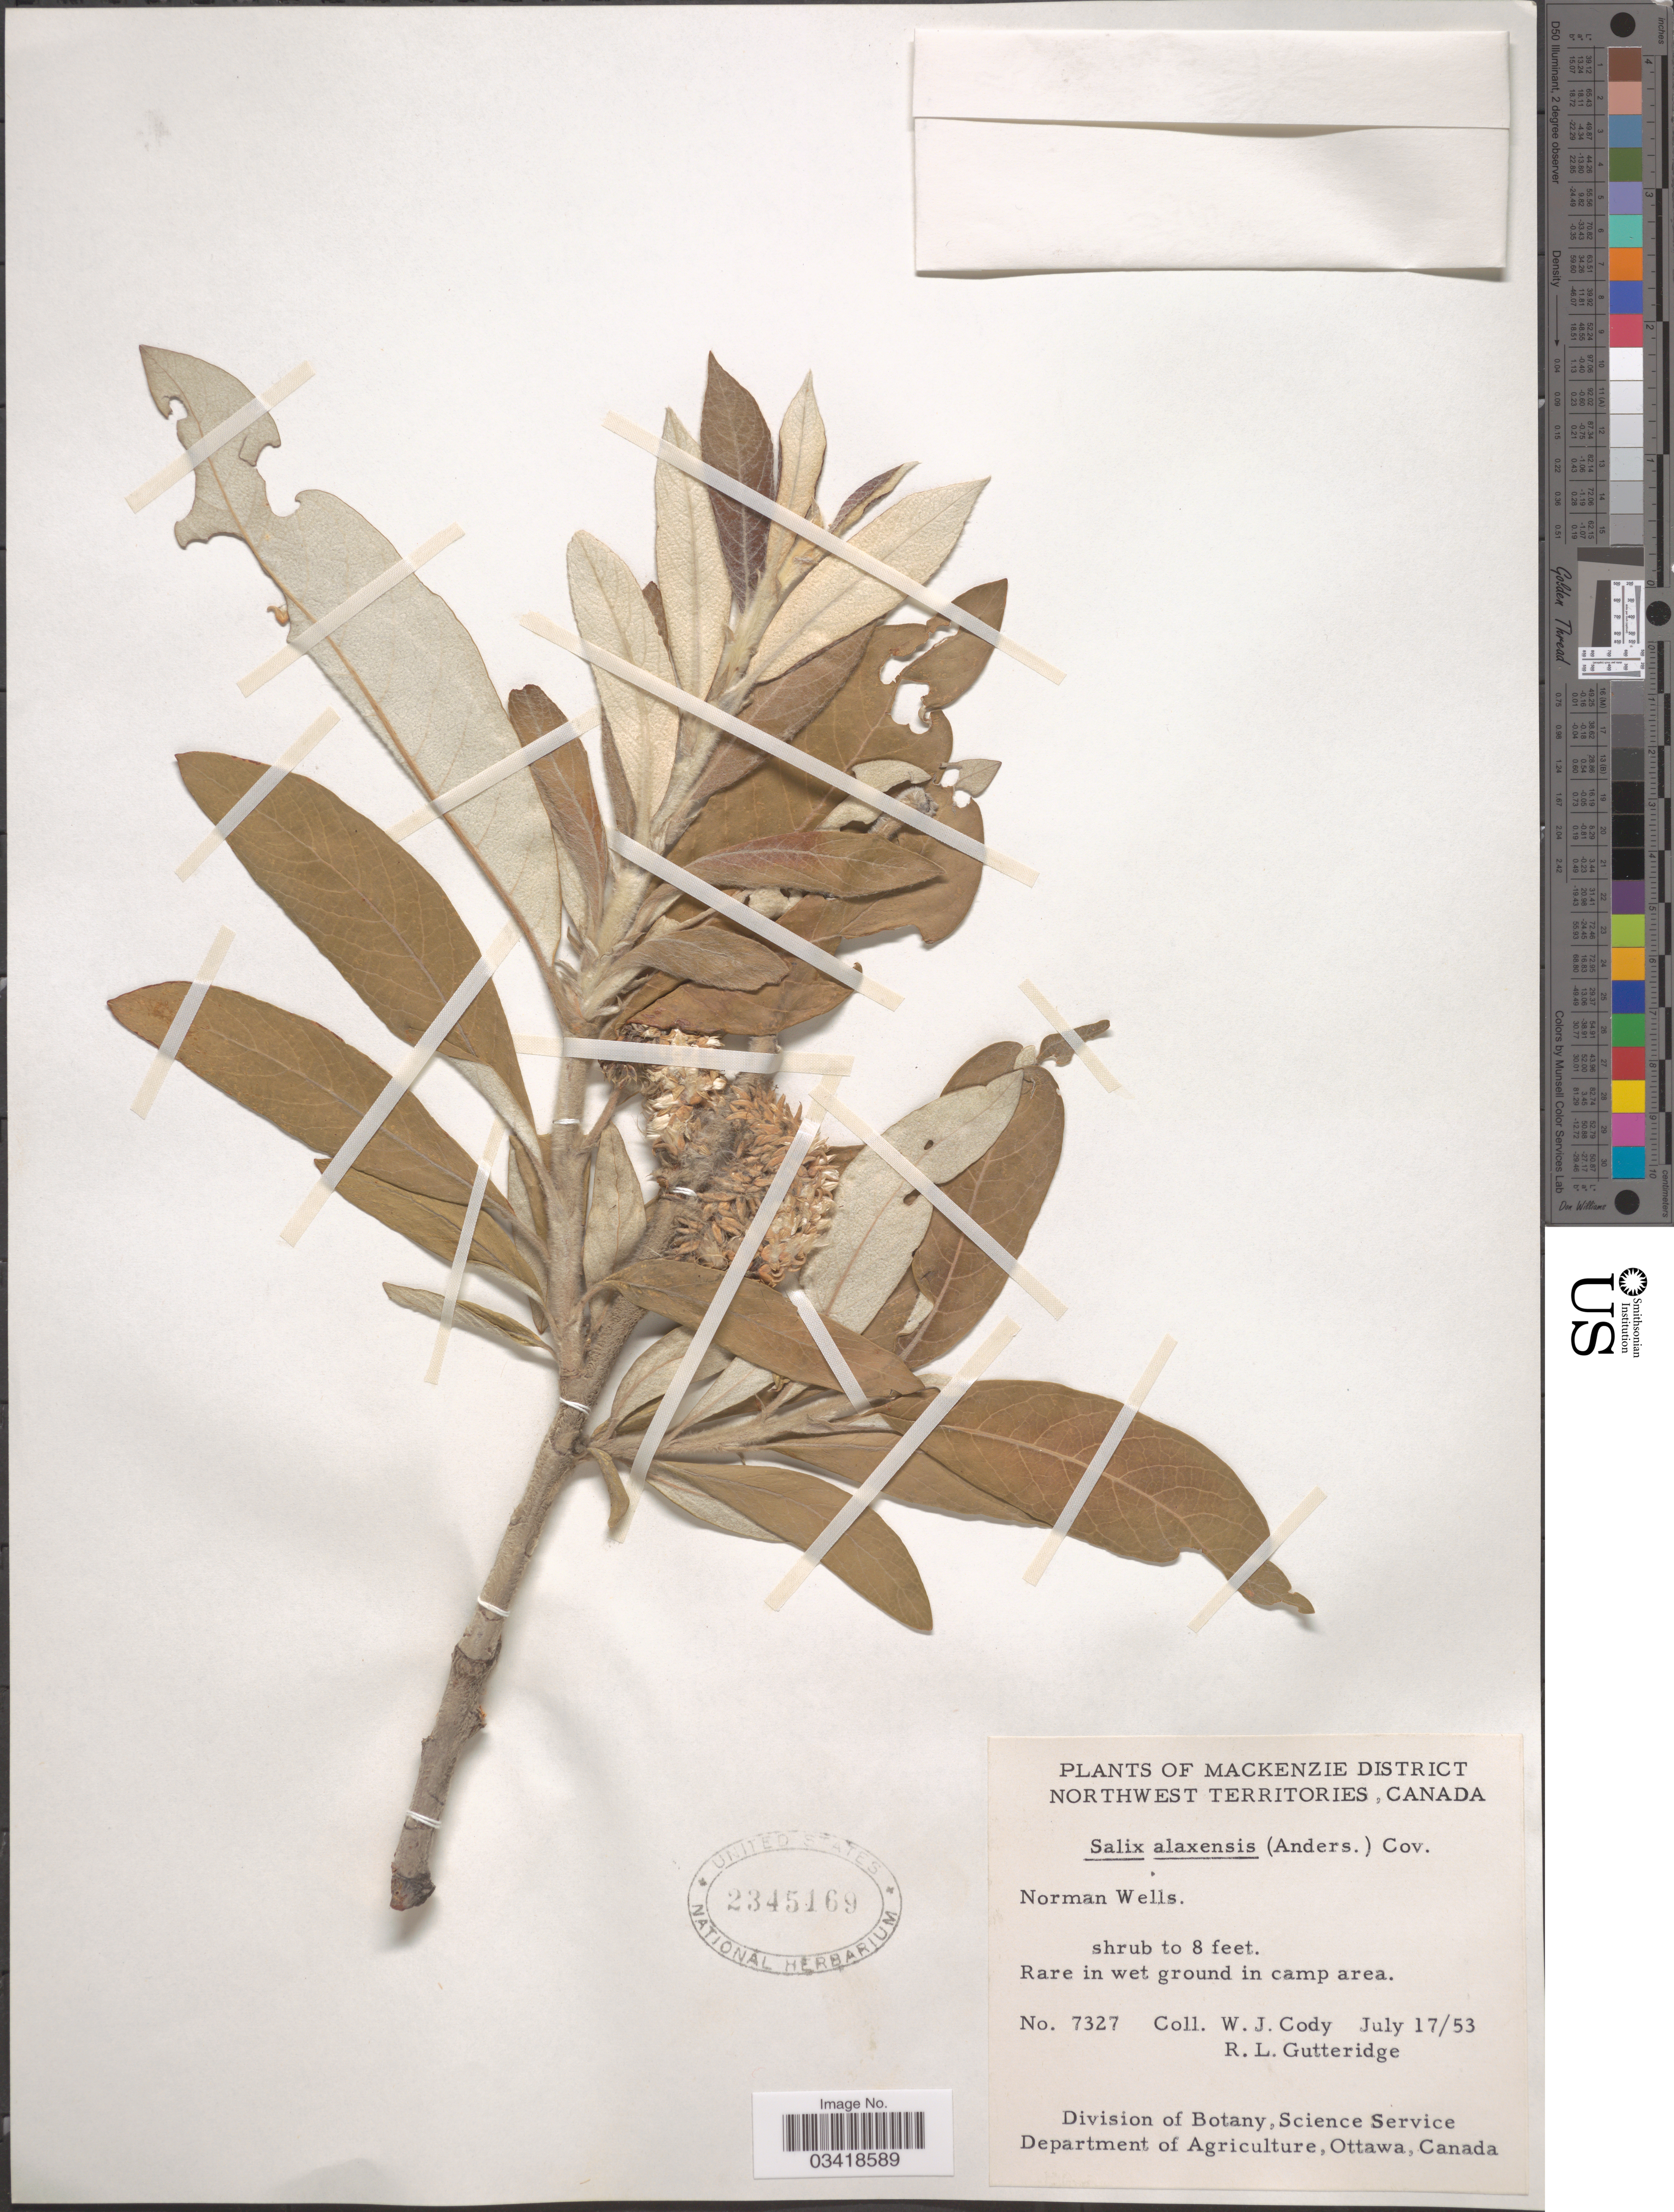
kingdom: Plantae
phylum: Tracheophyta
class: Magnoliopsida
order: Malpighiales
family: Salicaceae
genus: Salix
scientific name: Salix alaxensis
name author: (Andersson) Coville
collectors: W. Cody & R. Gutteridge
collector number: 7327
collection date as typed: Transcribed d/m/y: 17/7/53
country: Canada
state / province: Northwest Territories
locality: Mackenzie District. Norman Wells. Rare in wet ground in camp area.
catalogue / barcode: US 2345169